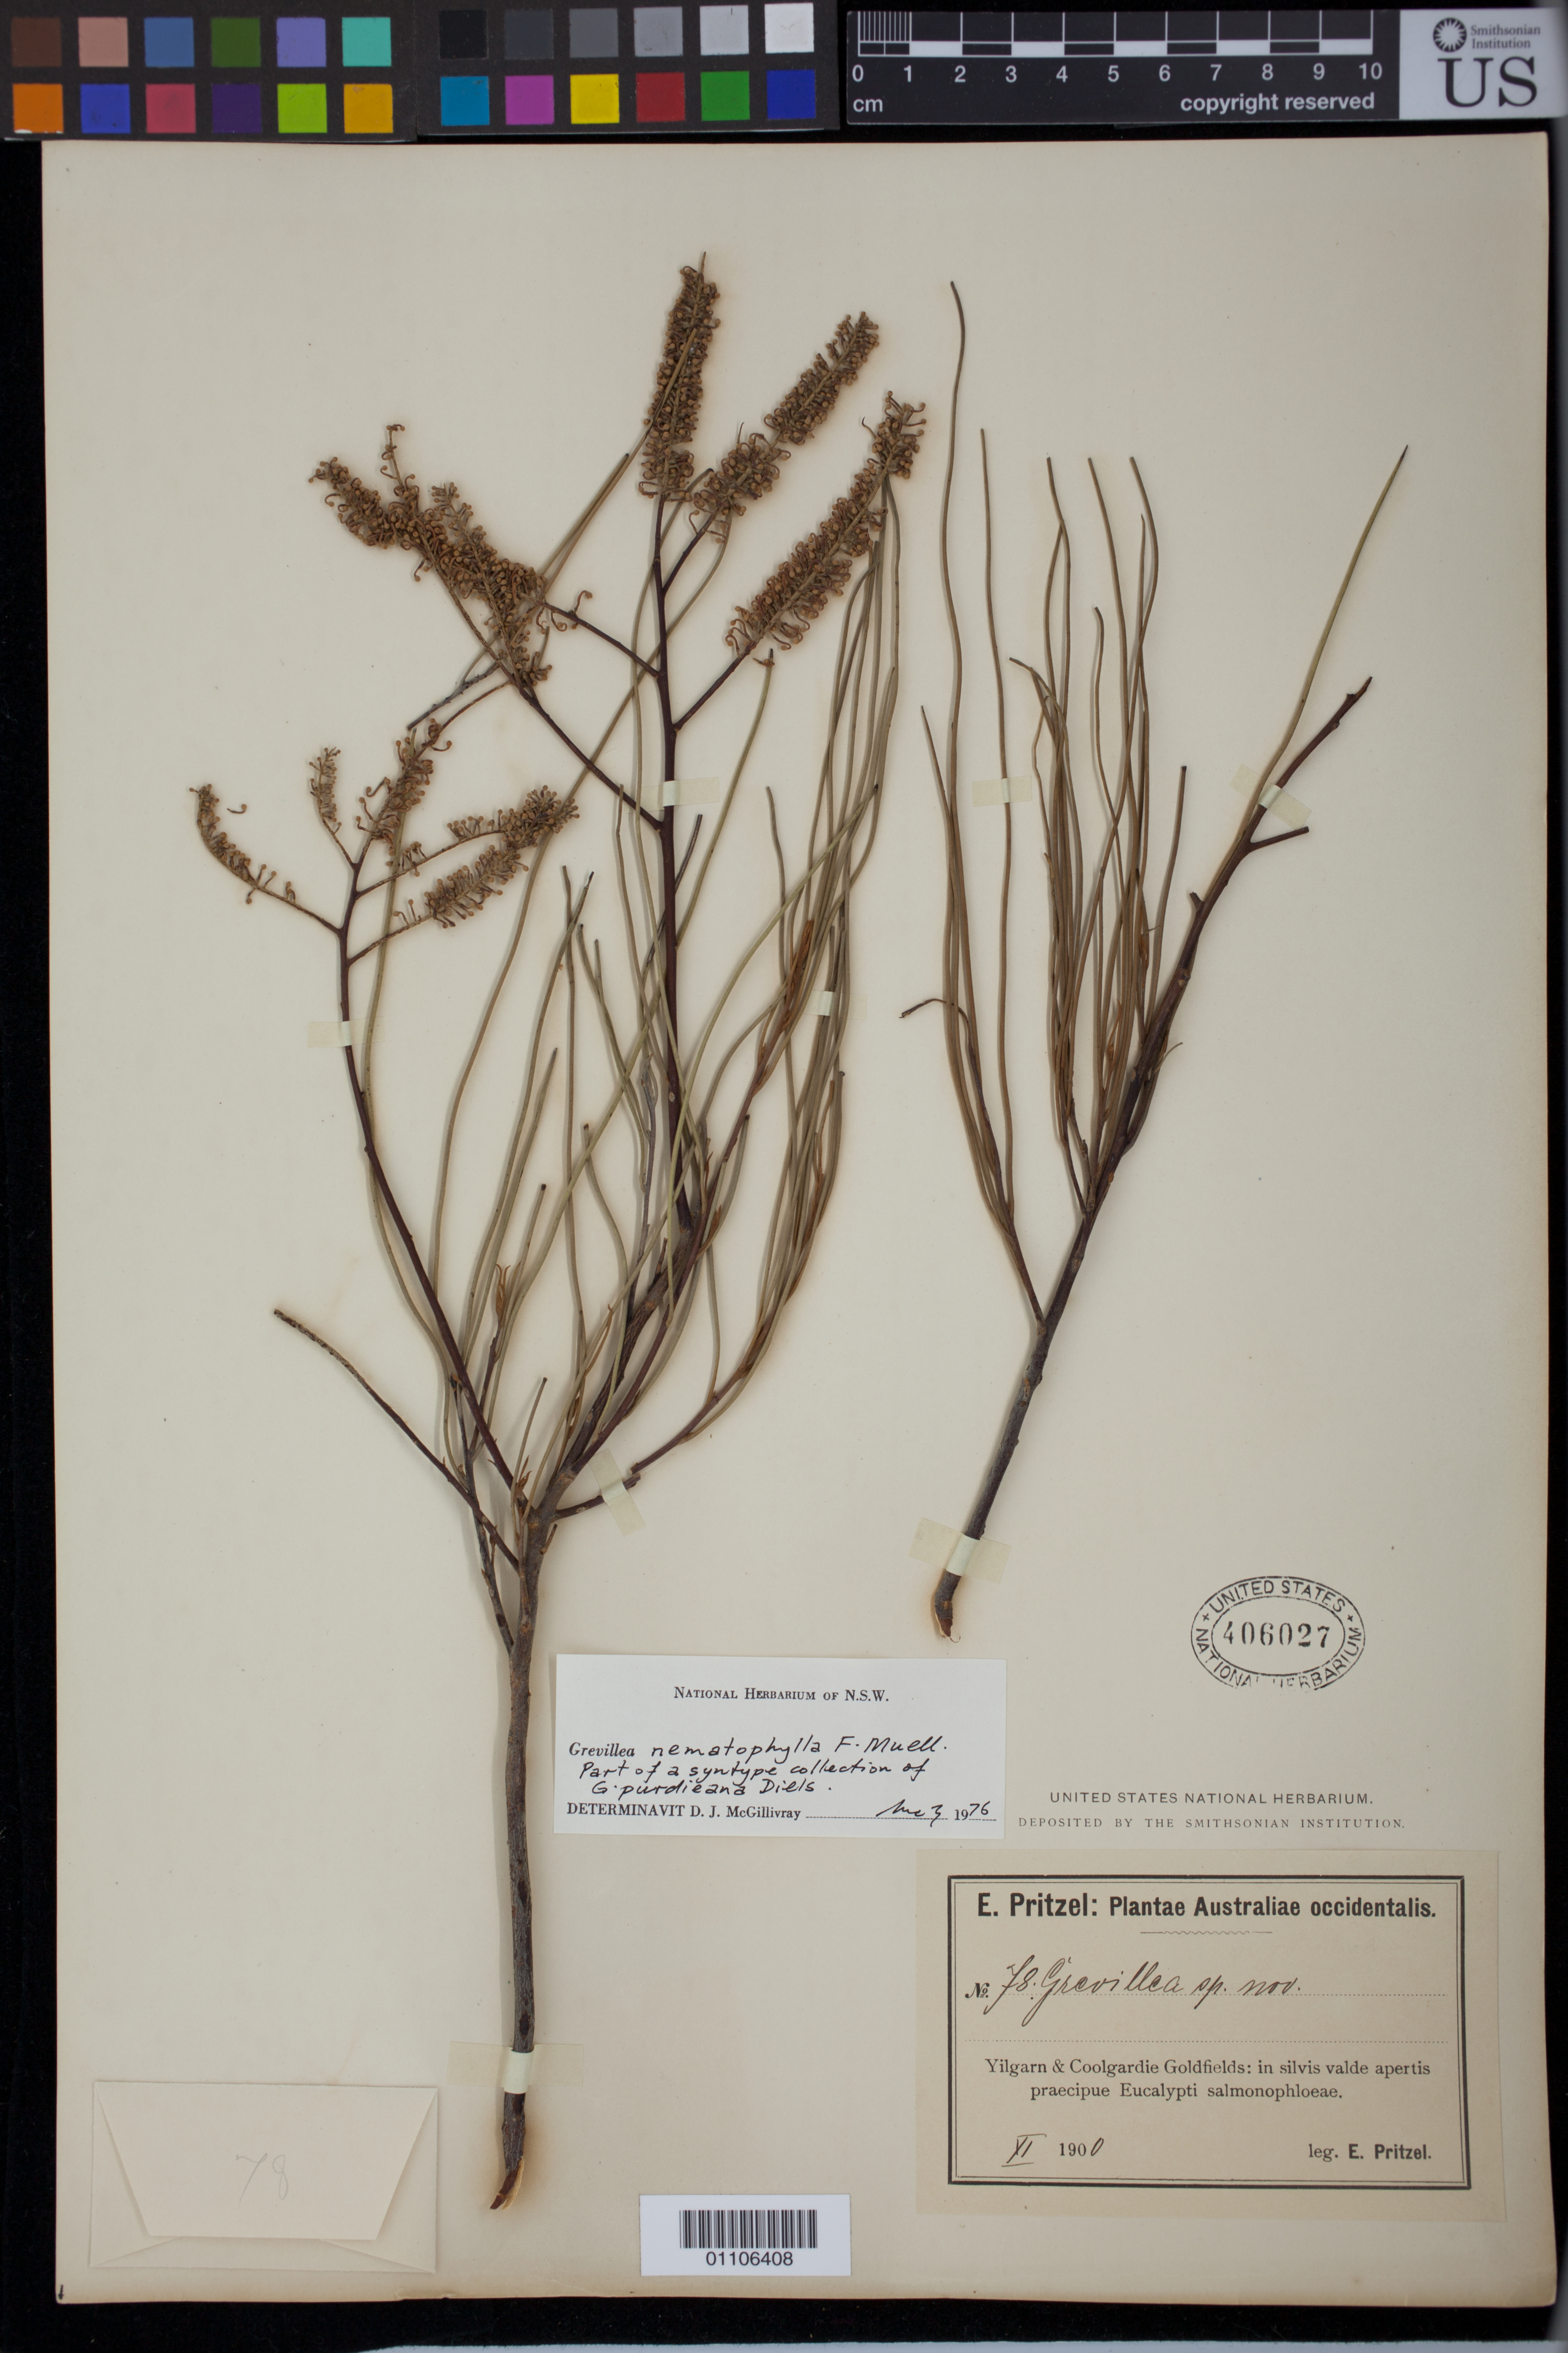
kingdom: Plantae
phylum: Tracheophyta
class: Magnoliopsida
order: Proteales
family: Proteaceae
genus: Grevillea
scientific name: Grevillea purdieana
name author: Diels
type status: Syntype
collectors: E. G. Pritzel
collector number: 78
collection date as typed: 1900-11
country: Australia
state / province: Western Australia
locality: Yilgarn & Coolgardie Goldfields: in silvis valde apertis praecipue Eucalypti salmonophloeae.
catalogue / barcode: US 406027